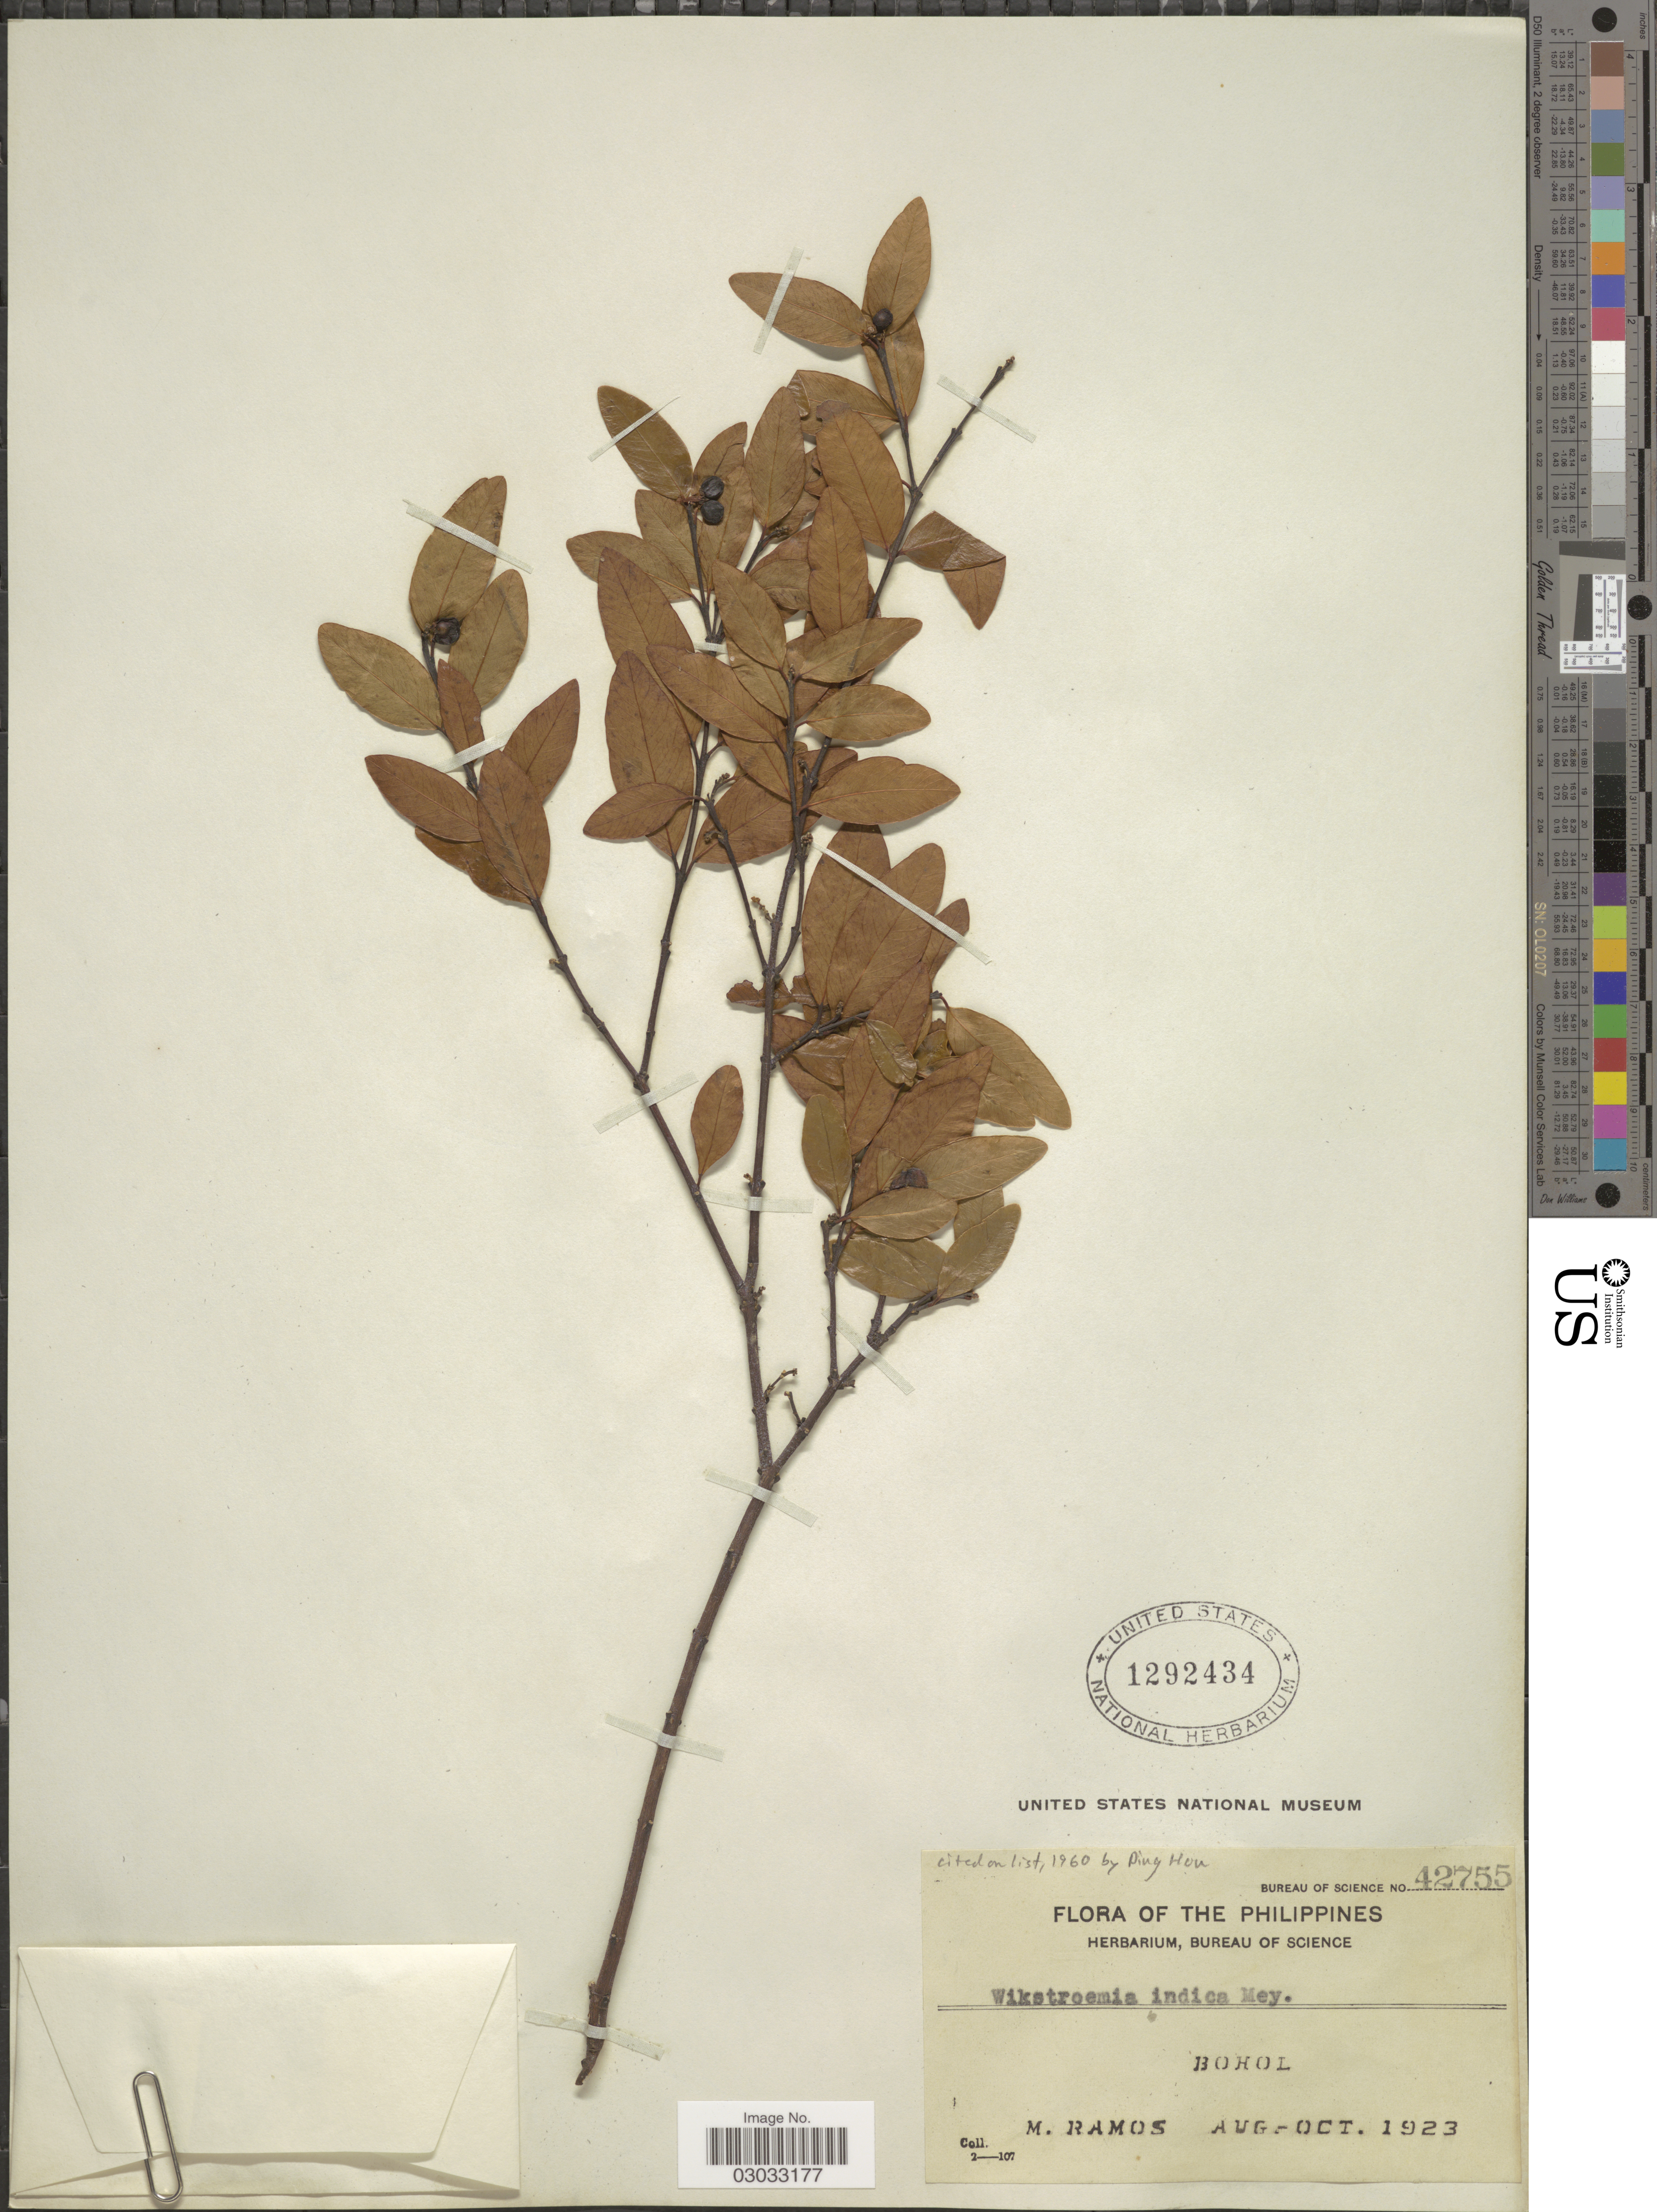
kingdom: Plantae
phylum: Tracheophyta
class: Magnoliopsida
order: Malvales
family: Thymelaeaceae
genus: Wikstroemia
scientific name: Wikstroemia indica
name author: (L.) C.A. Mey.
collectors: M. Ramos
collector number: Bureau of Science 42755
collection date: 1923-08/1923-10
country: Philippines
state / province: Central Visayas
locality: Bohol.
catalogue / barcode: US 1292434